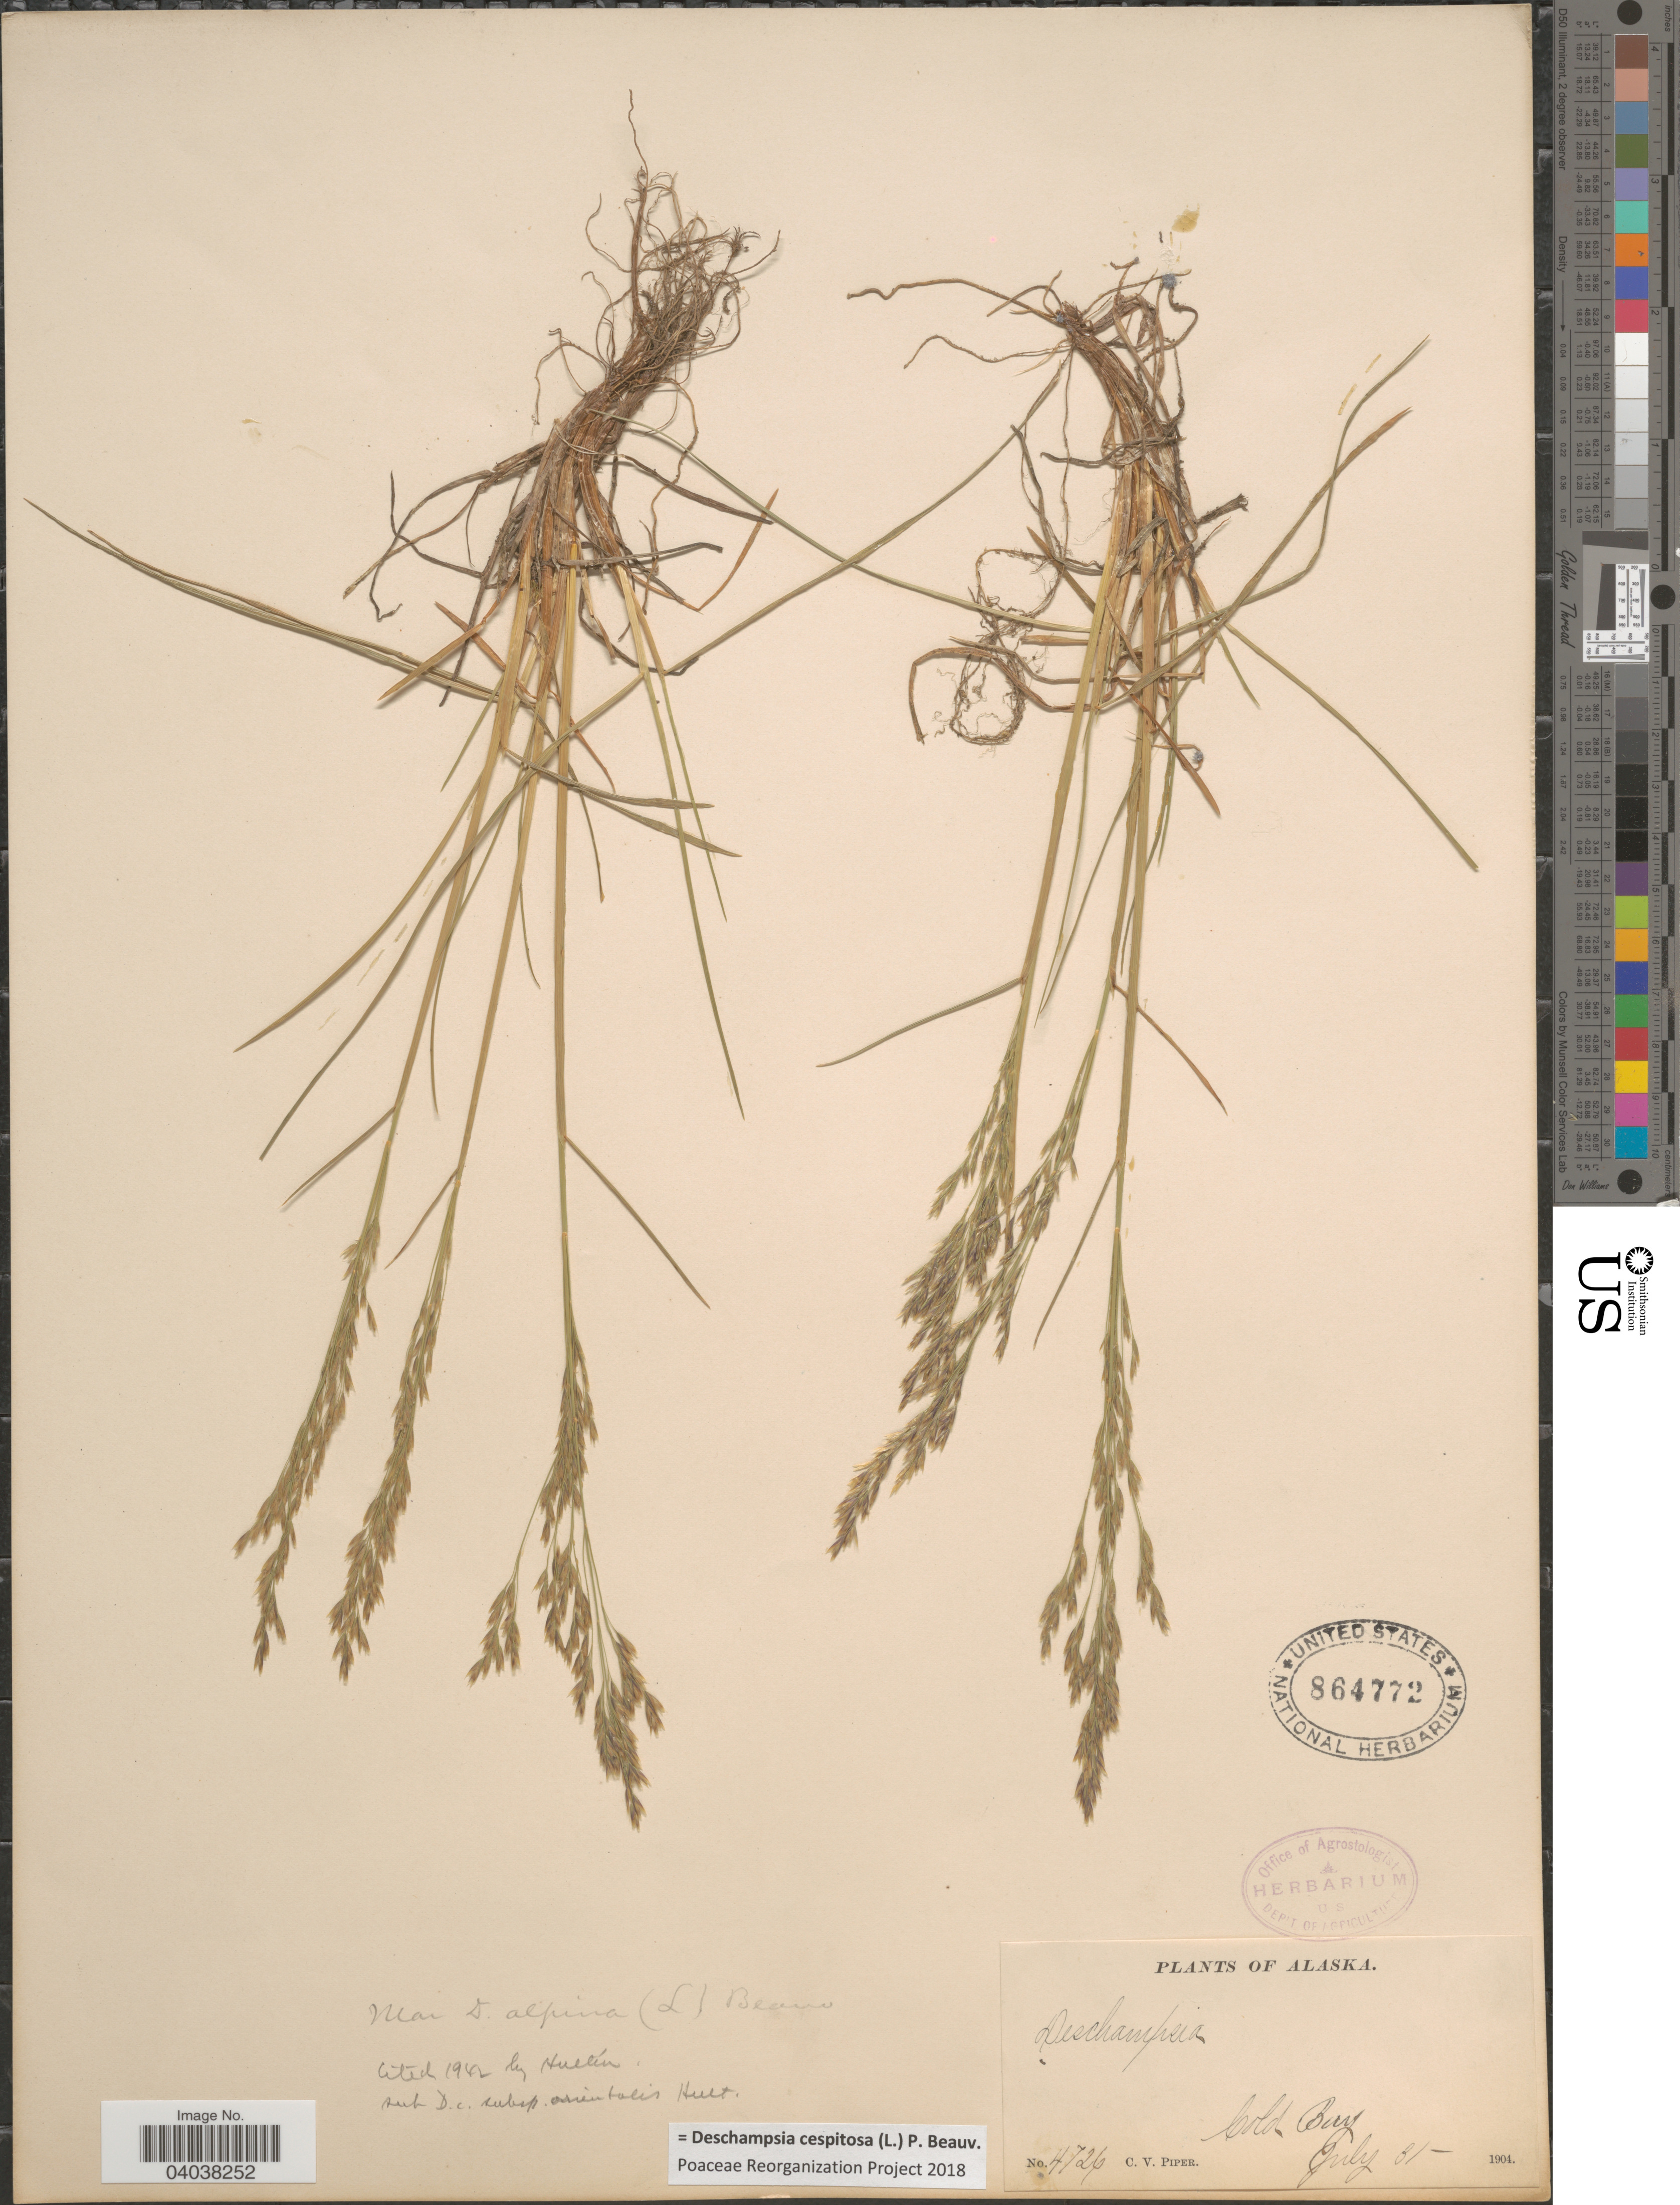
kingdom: Plantae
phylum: Tracheophyta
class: Liliopsida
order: Poales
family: Poaceae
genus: Deschampsia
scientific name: Deschampsia cespitosa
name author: (L.) P. Beauv.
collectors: C. V. Piper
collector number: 4726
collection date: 1904-07-31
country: United States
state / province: Alaska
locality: Cold Bay.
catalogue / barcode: US 864772